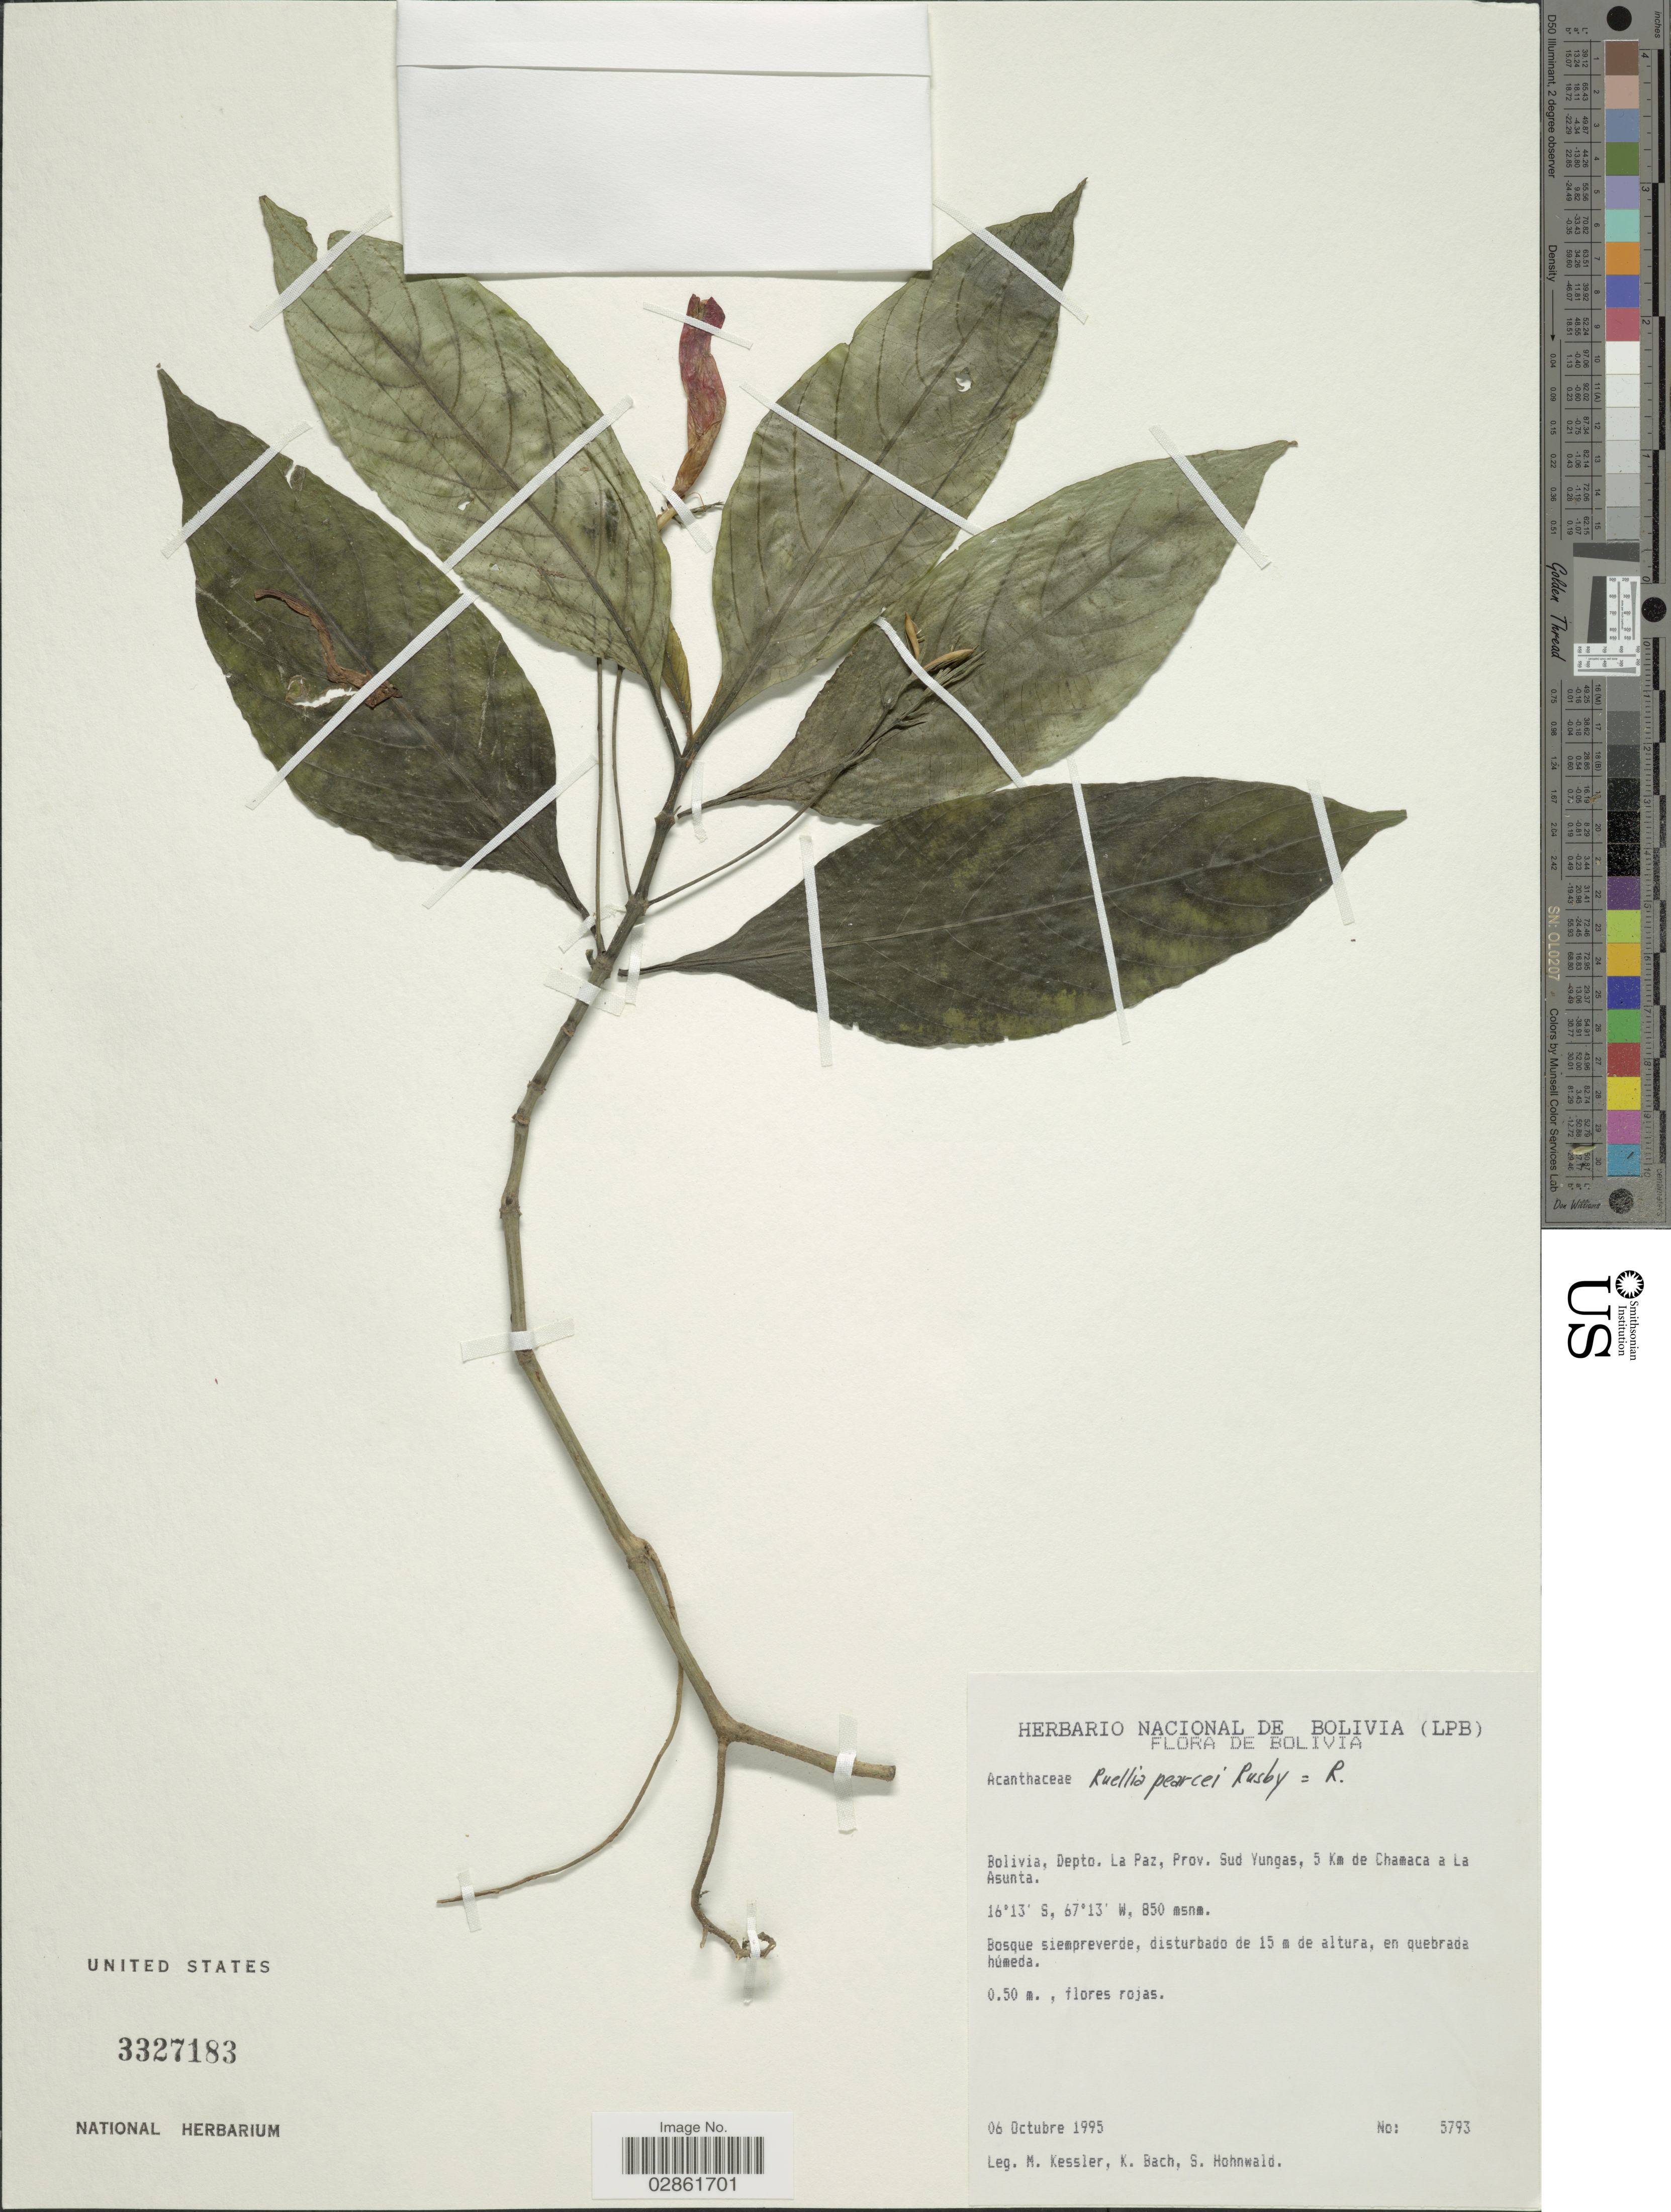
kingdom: Plantae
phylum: Tracheophyta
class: Magnoliopsida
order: Lamiales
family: Acanthaceae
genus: Ruellia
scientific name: Ruellia pearcei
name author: Rusby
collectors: M. Kessler, K. Bach & S. Hohnwald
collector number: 5793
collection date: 1995-10-06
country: Bolivia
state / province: La Paz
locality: Depto. La Paz, Prov. Sud Yungas, 5 Km de Chamaca a La Asunta.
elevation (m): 850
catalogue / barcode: US 3327183